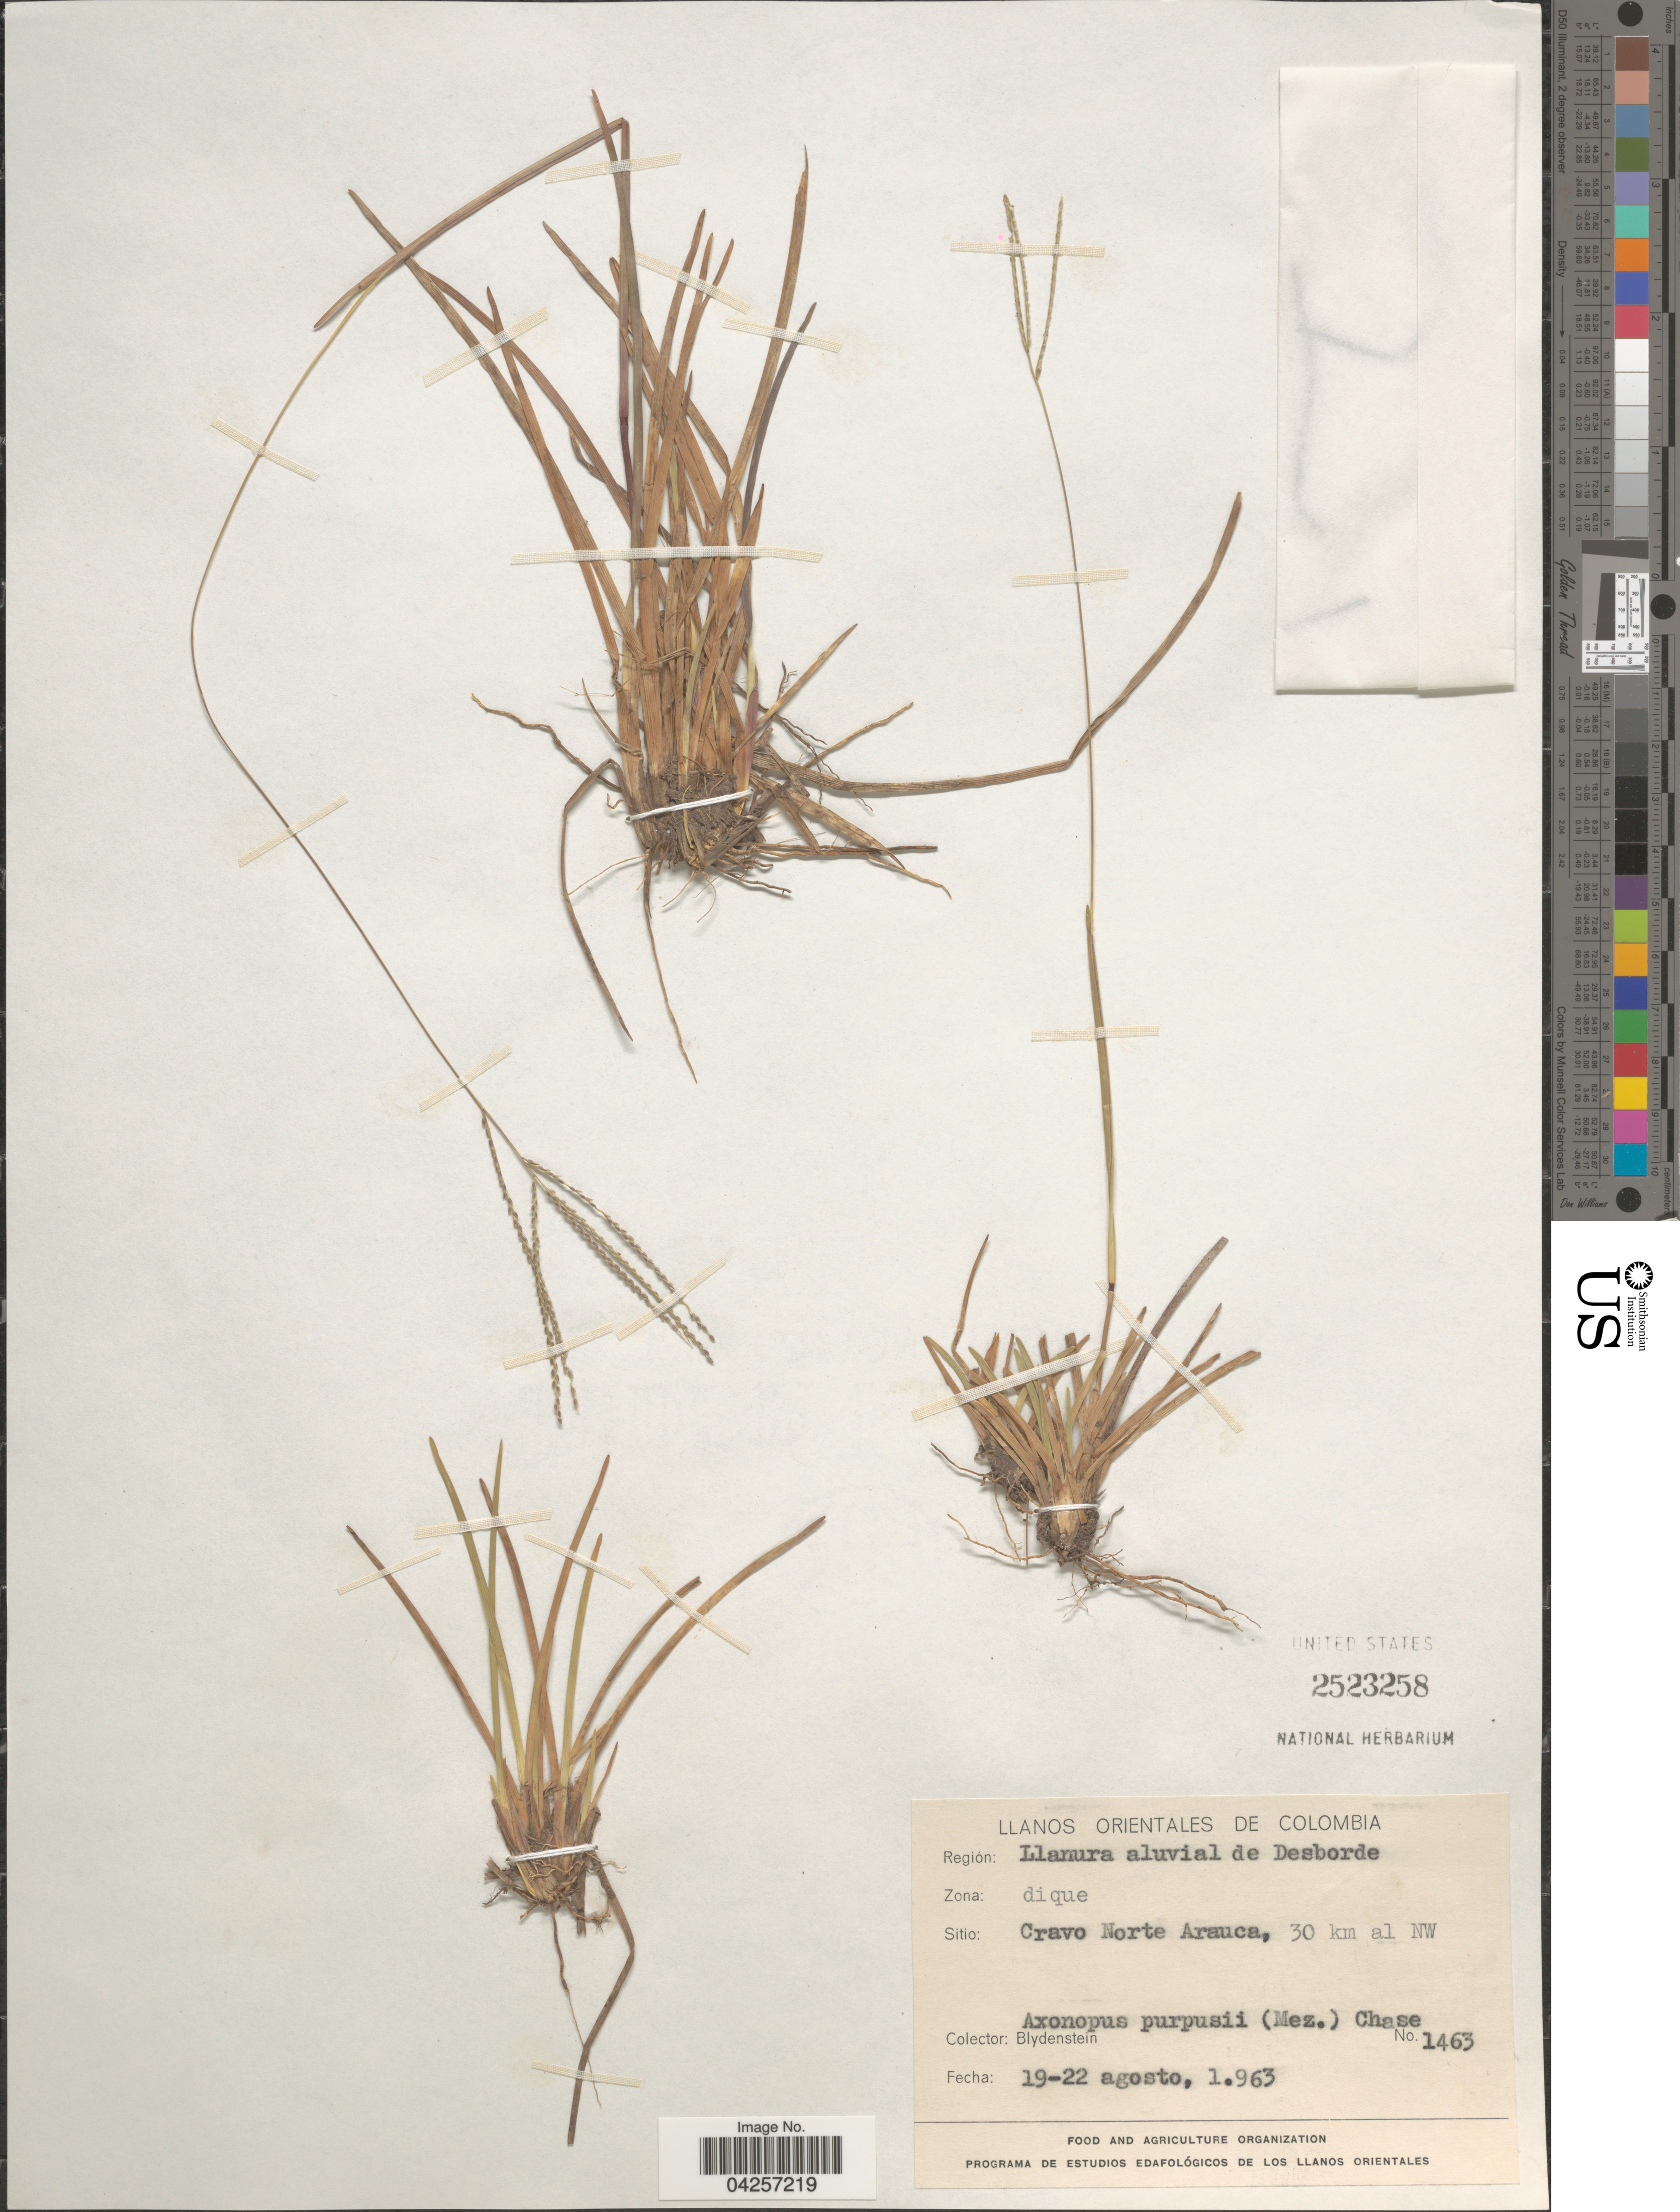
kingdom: Plantae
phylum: Tracheophyta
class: Liliopsida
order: Poales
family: Poaceae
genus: Axonopus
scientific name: Axonopus fissifolius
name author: (Raddi) Kuhlm.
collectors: Blydenstein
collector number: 1463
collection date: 1963-08-19/1963-08-22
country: Colombia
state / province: Arauca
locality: Llanos Orientales de Colombia. Región: Llanura aluvial de Desborde. Zona: dique. Sitio: Cravo Norte Arauca, 30 km al NW.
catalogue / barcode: US 2523258